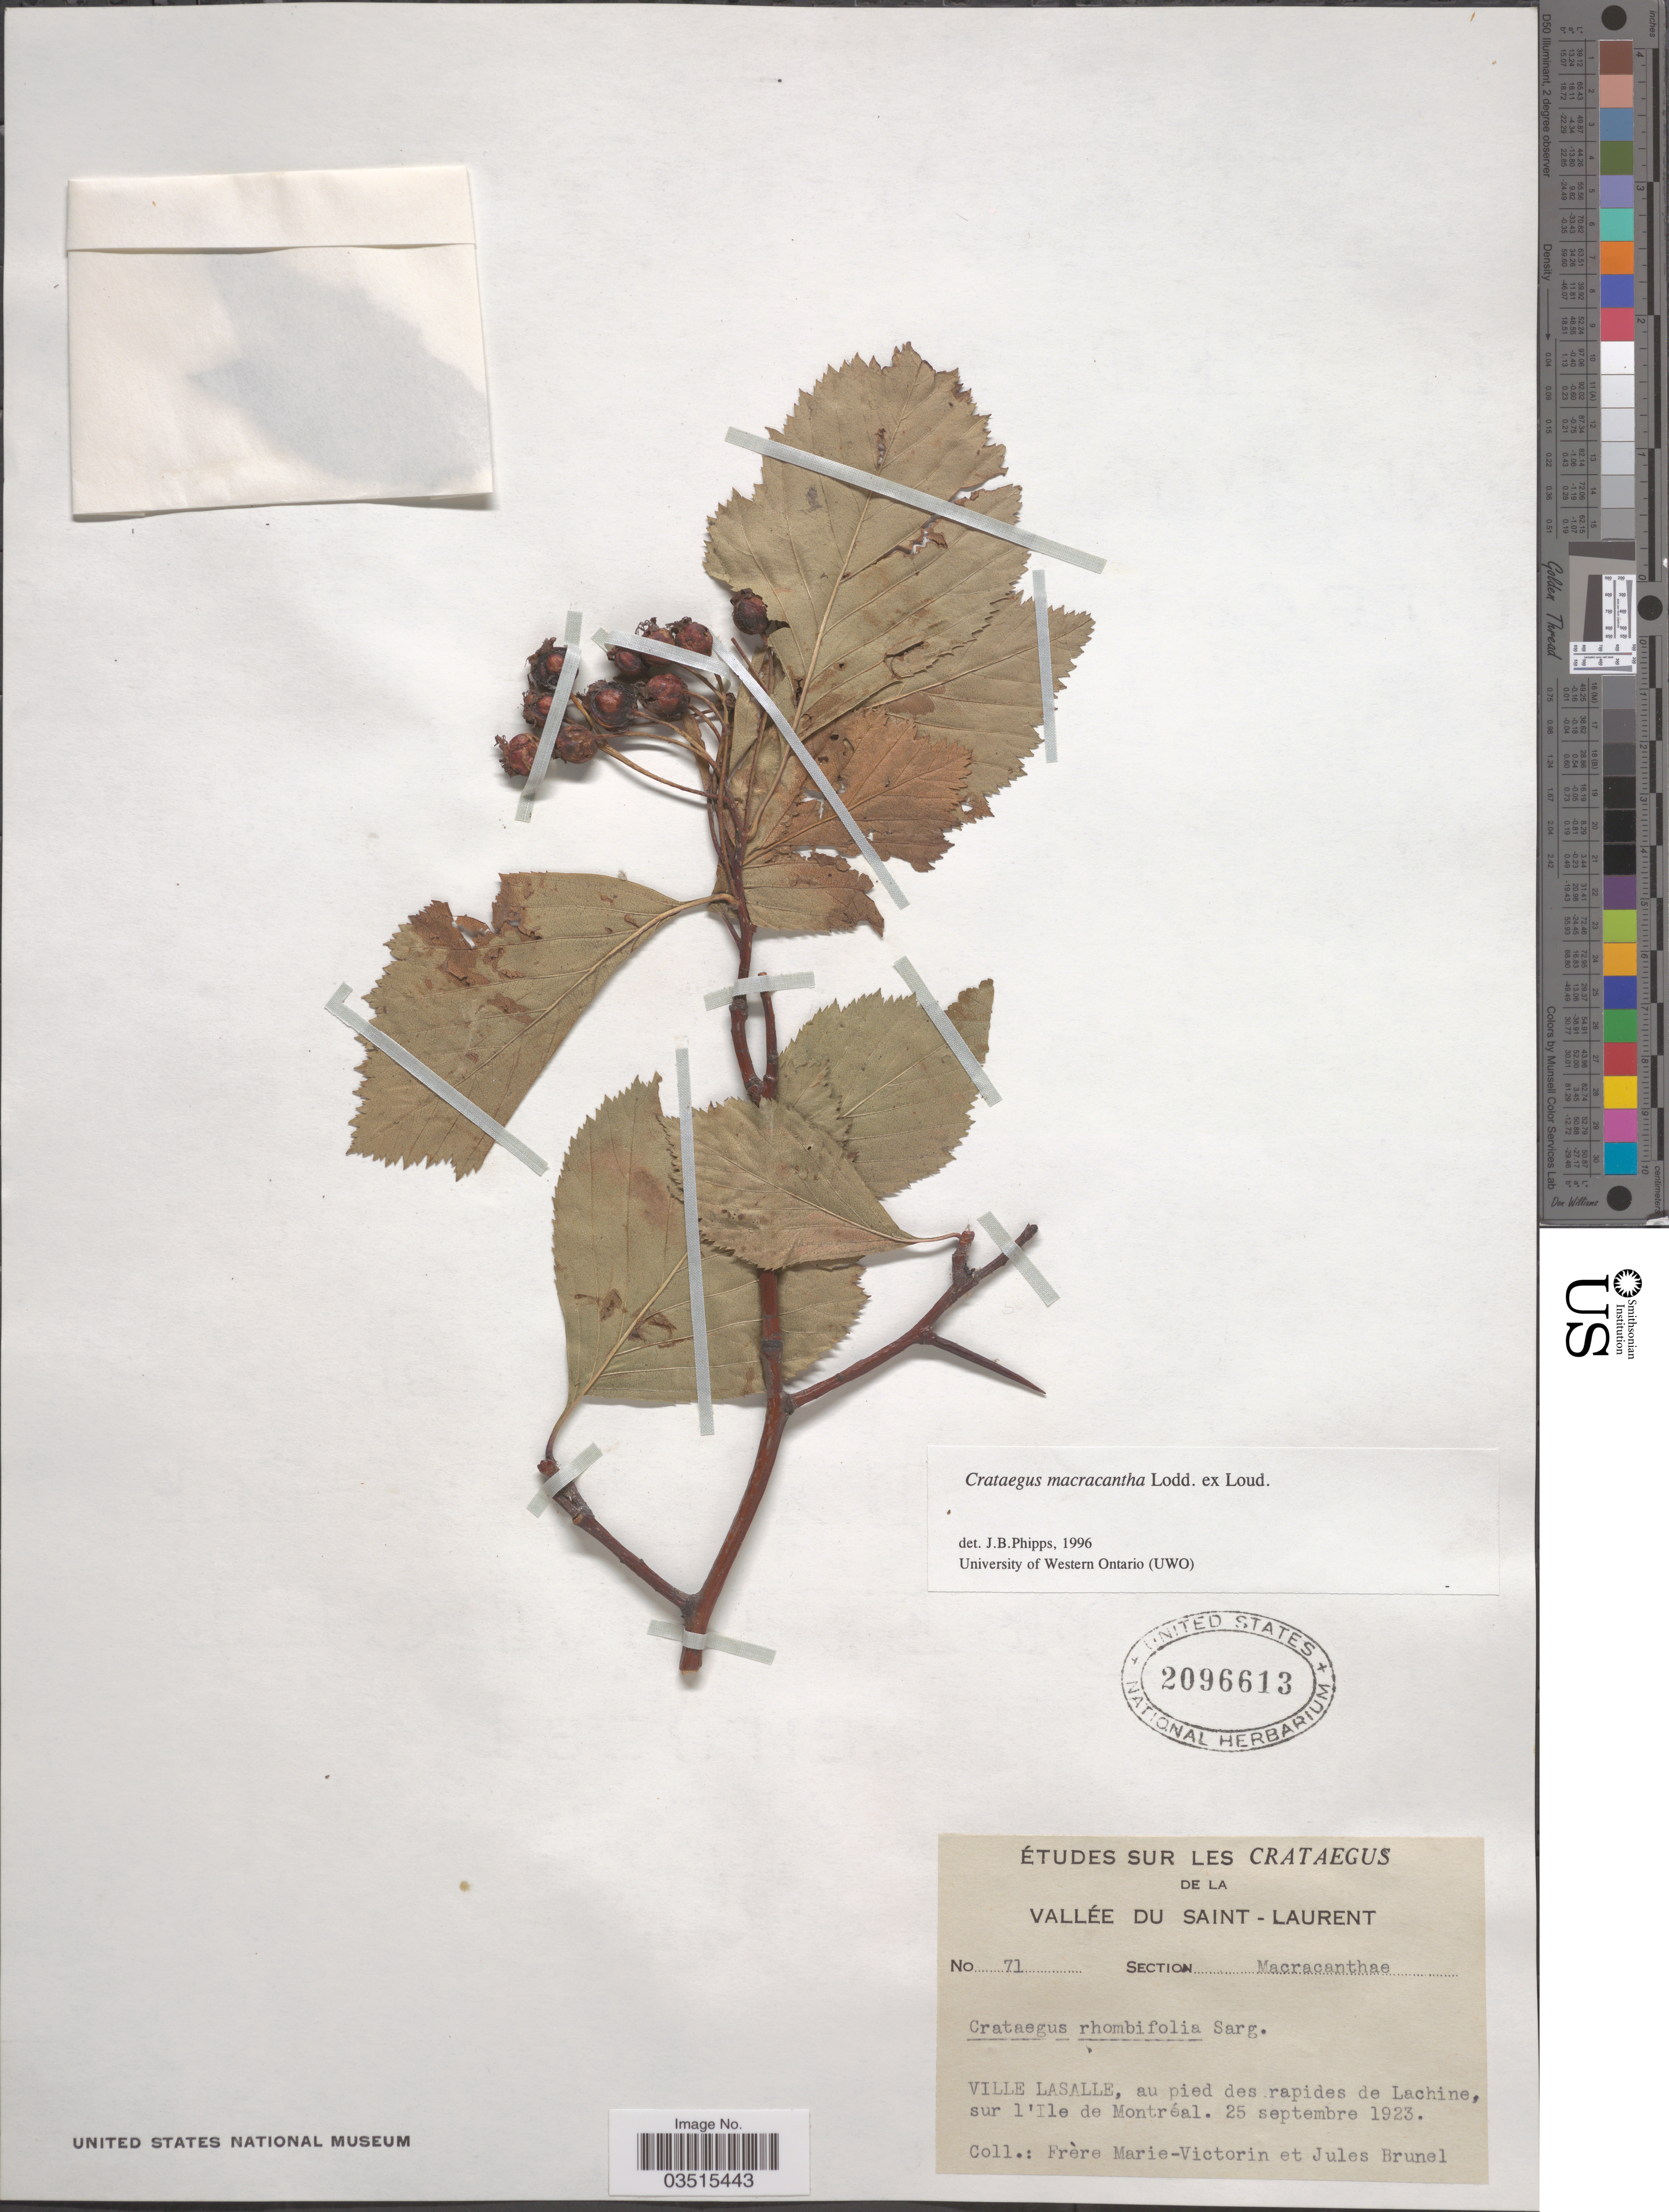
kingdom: Plantae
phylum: Tracheophyta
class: Magnoliopsida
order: Rosales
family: Rosaceae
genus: Crataegus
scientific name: Crataegus macracantha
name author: (Lindl.) Lodd. ex Loudon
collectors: Fr. Marie-Victorin & J. Brunel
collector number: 71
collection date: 1923-09-25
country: Canada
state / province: Quebec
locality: Vallée du Saint - Laurent. Ville Lasalle, au pied des rapides de Lachine, sur l'lle de Montreal.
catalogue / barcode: US 2096613